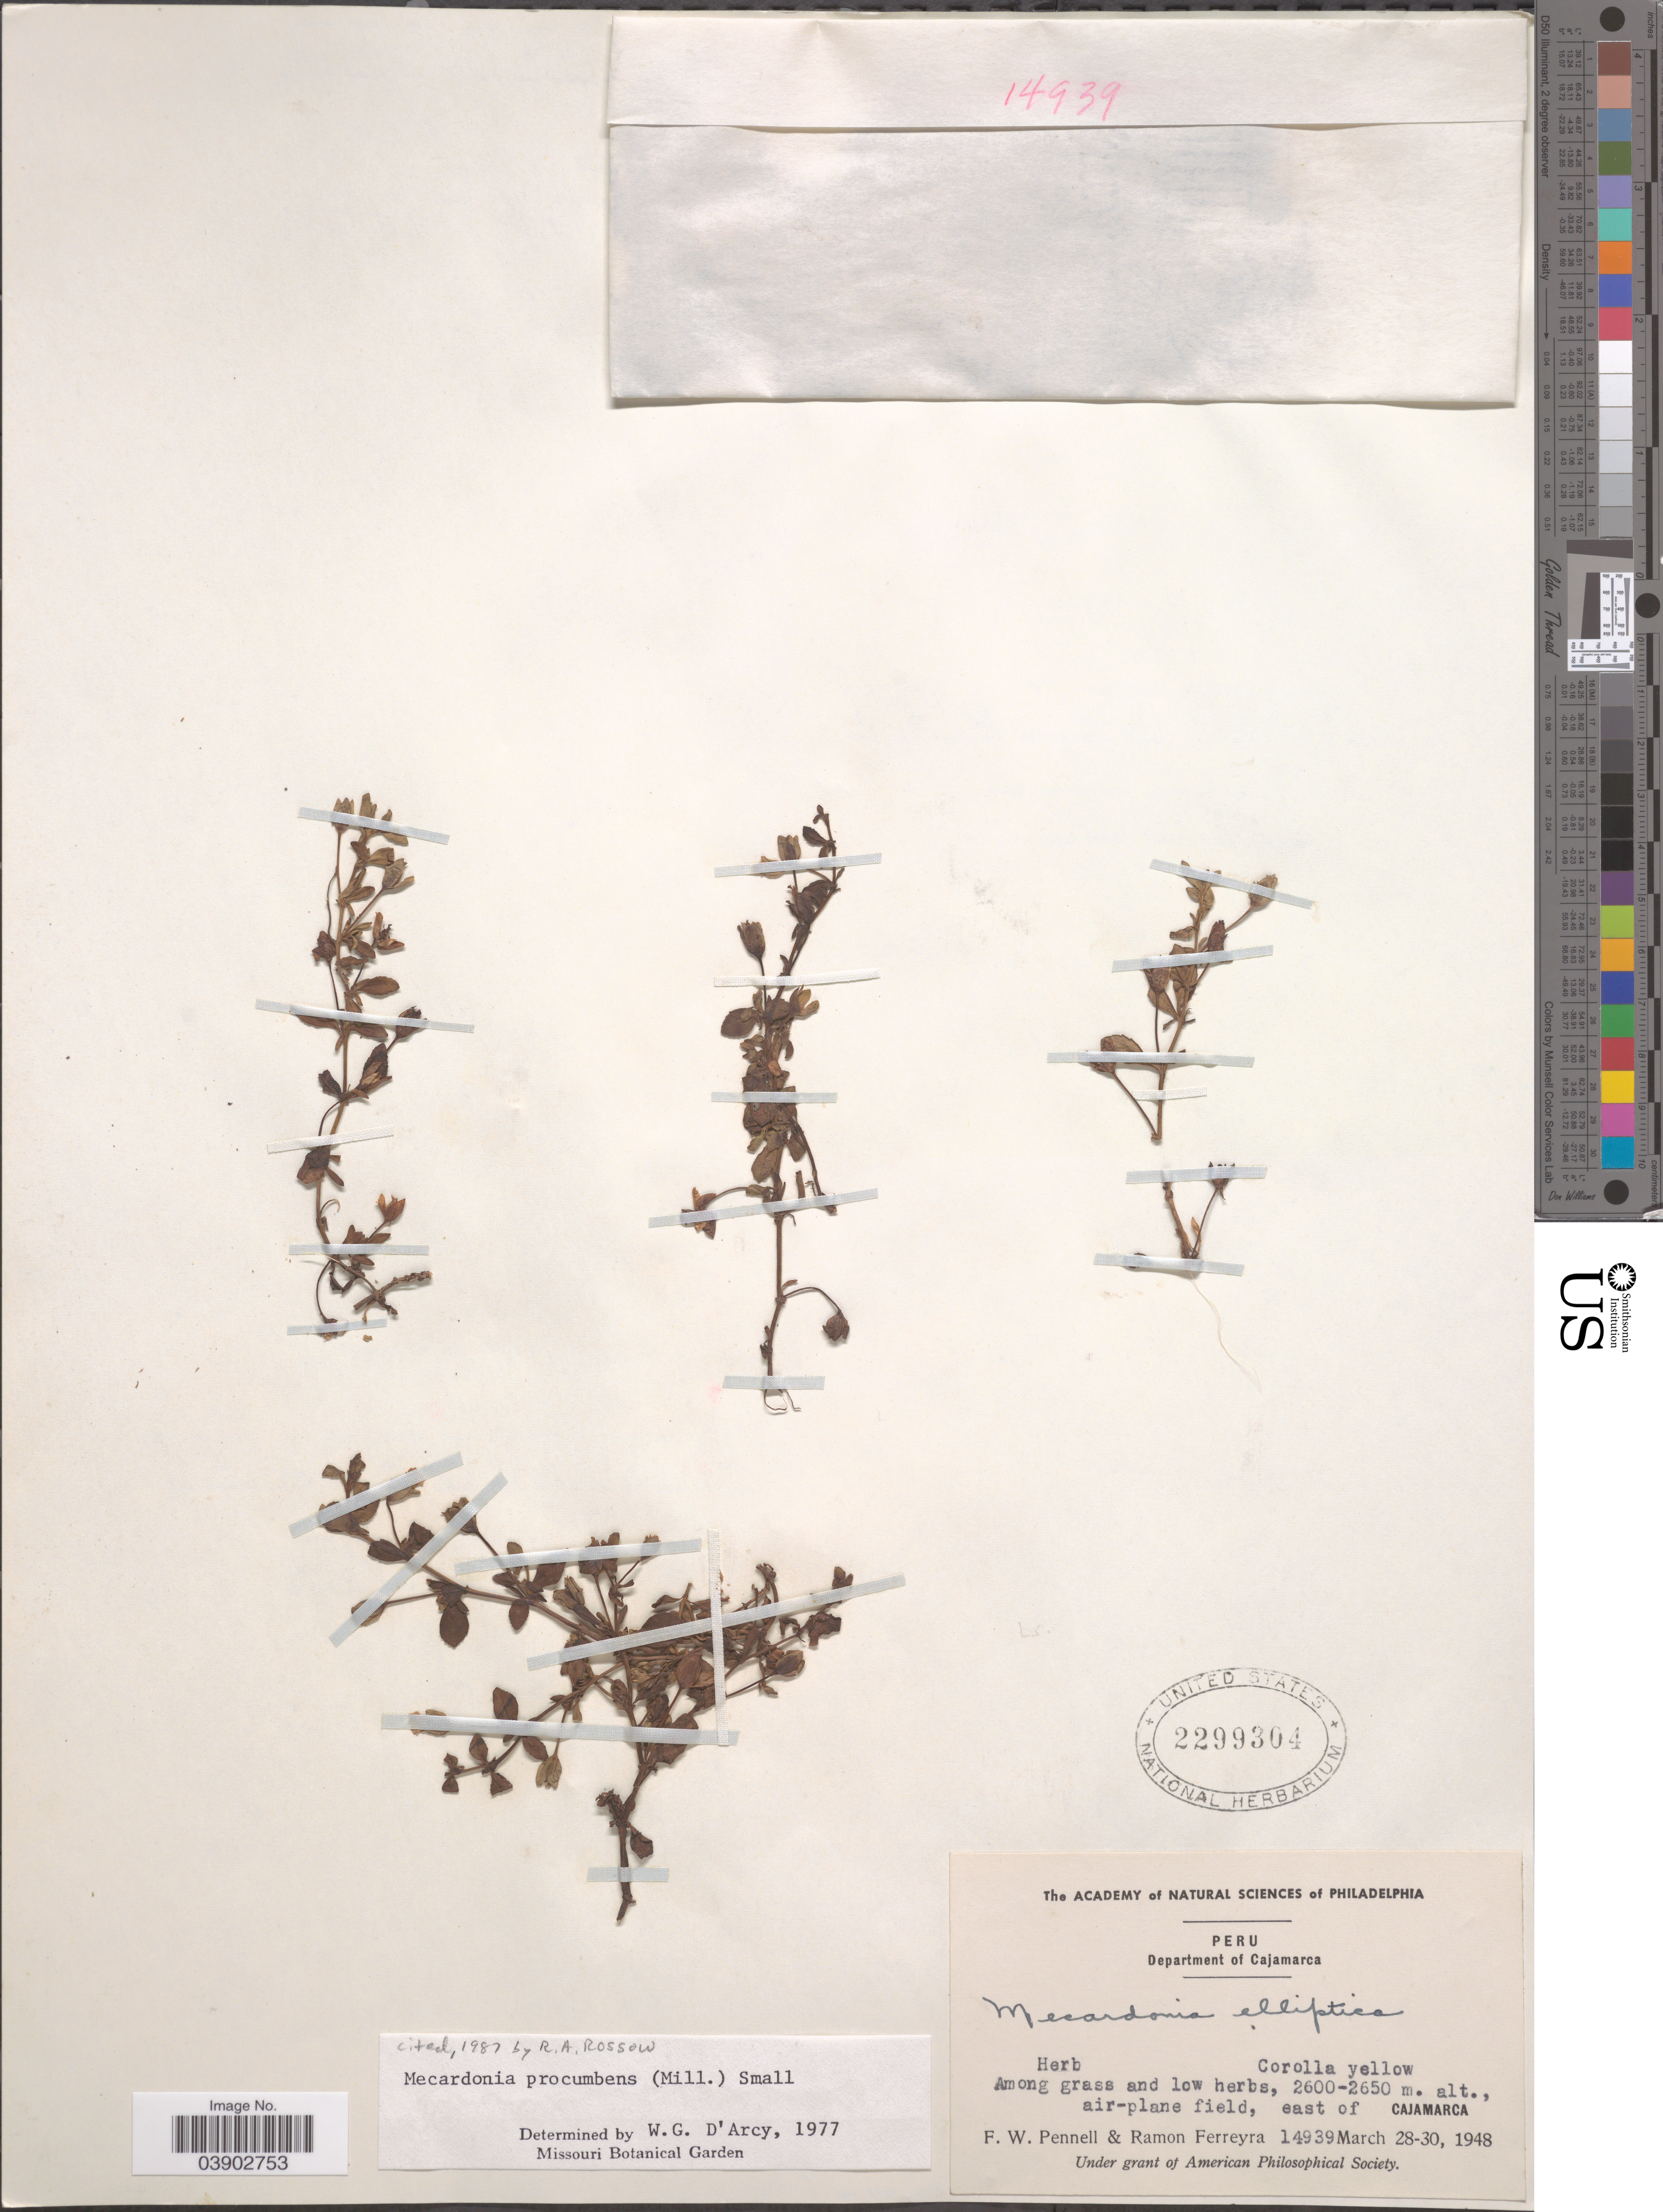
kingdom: Plantae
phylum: Tracheophyta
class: Magnoliopsida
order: Lamiales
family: Plantaginaceae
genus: Mecardonia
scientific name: Mecardonia procumbens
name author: (Mill.) Small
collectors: F. W. Pennell & R. A. Ferreyra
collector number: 14939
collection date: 1948-03-28/1948-03-30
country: Peru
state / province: Cajamarca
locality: Department of Cajamarca. Among grass and low herbs, air-plane field, east of Cajamarca.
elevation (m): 2600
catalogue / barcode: US 2299304